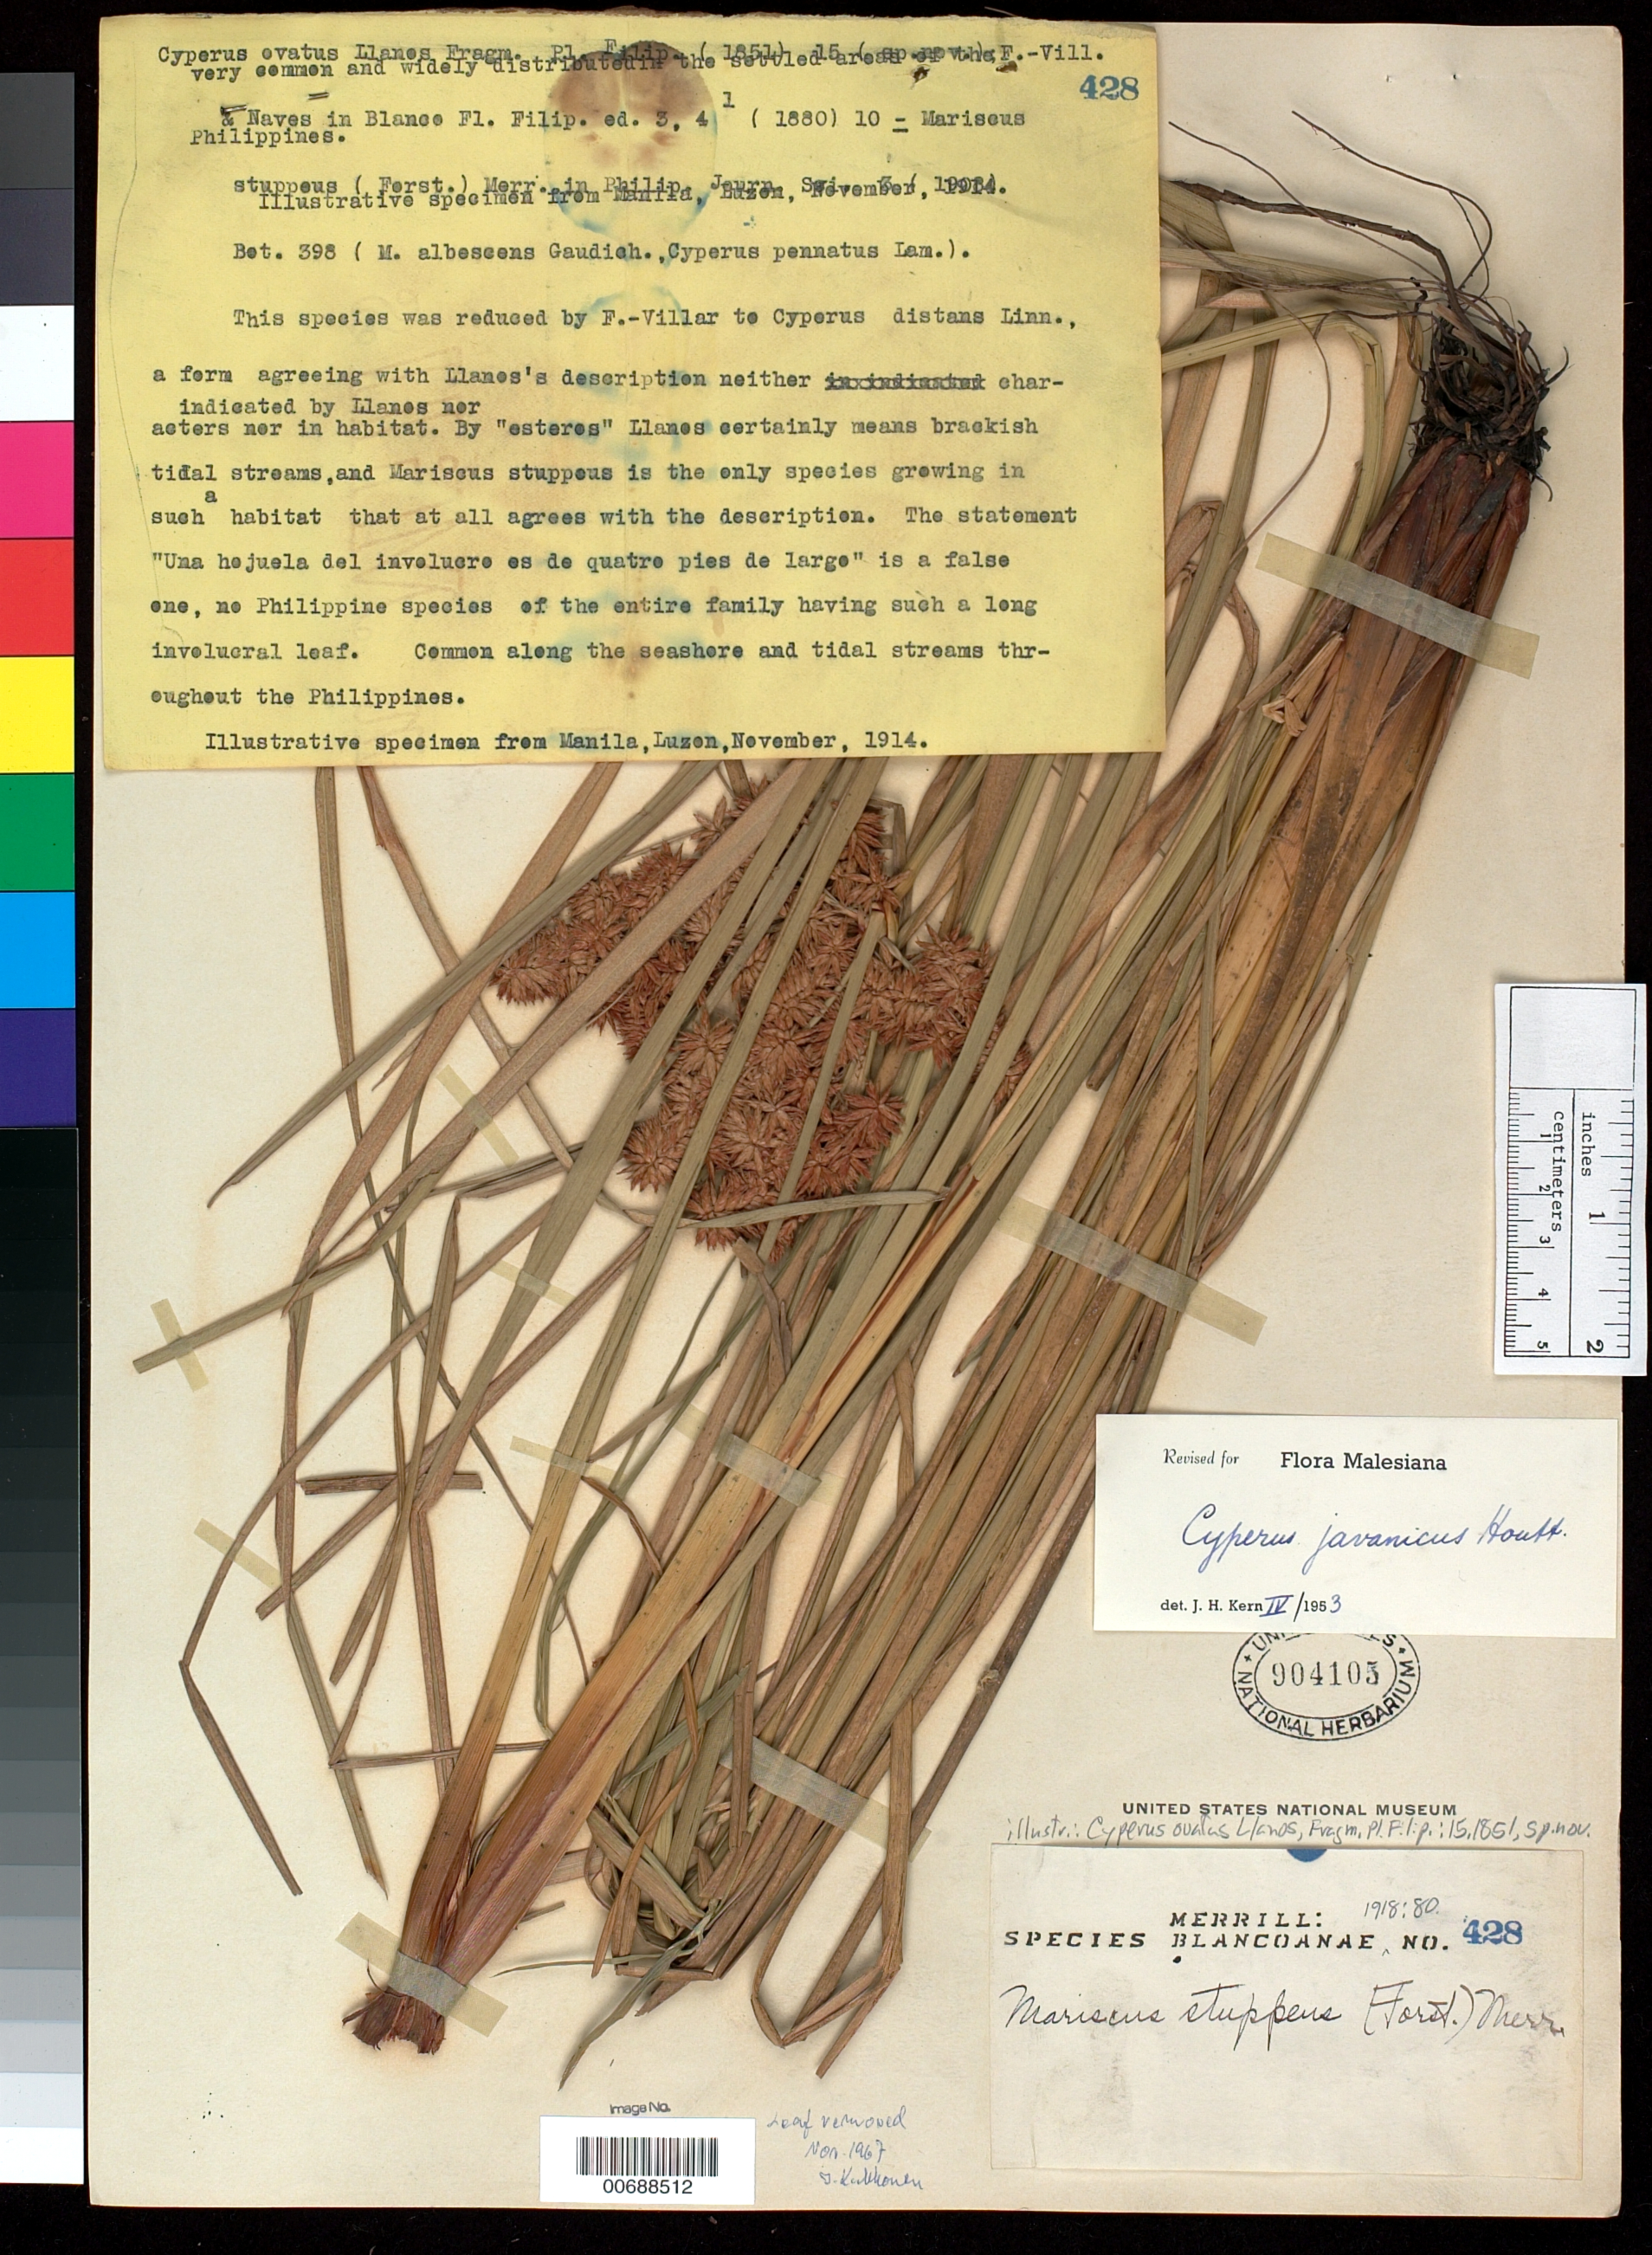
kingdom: Plantae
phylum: Tracheophyta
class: Liliopsida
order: Poales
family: Cyperaceae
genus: Cyperus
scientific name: Cyperus javanicus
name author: Houtt.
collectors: E. D. Merrill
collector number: Sp. Blancoan. 0428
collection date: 1914-11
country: Philippines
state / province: National Capital Region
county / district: Manila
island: Luzon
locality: Manila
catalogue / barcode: US 904105